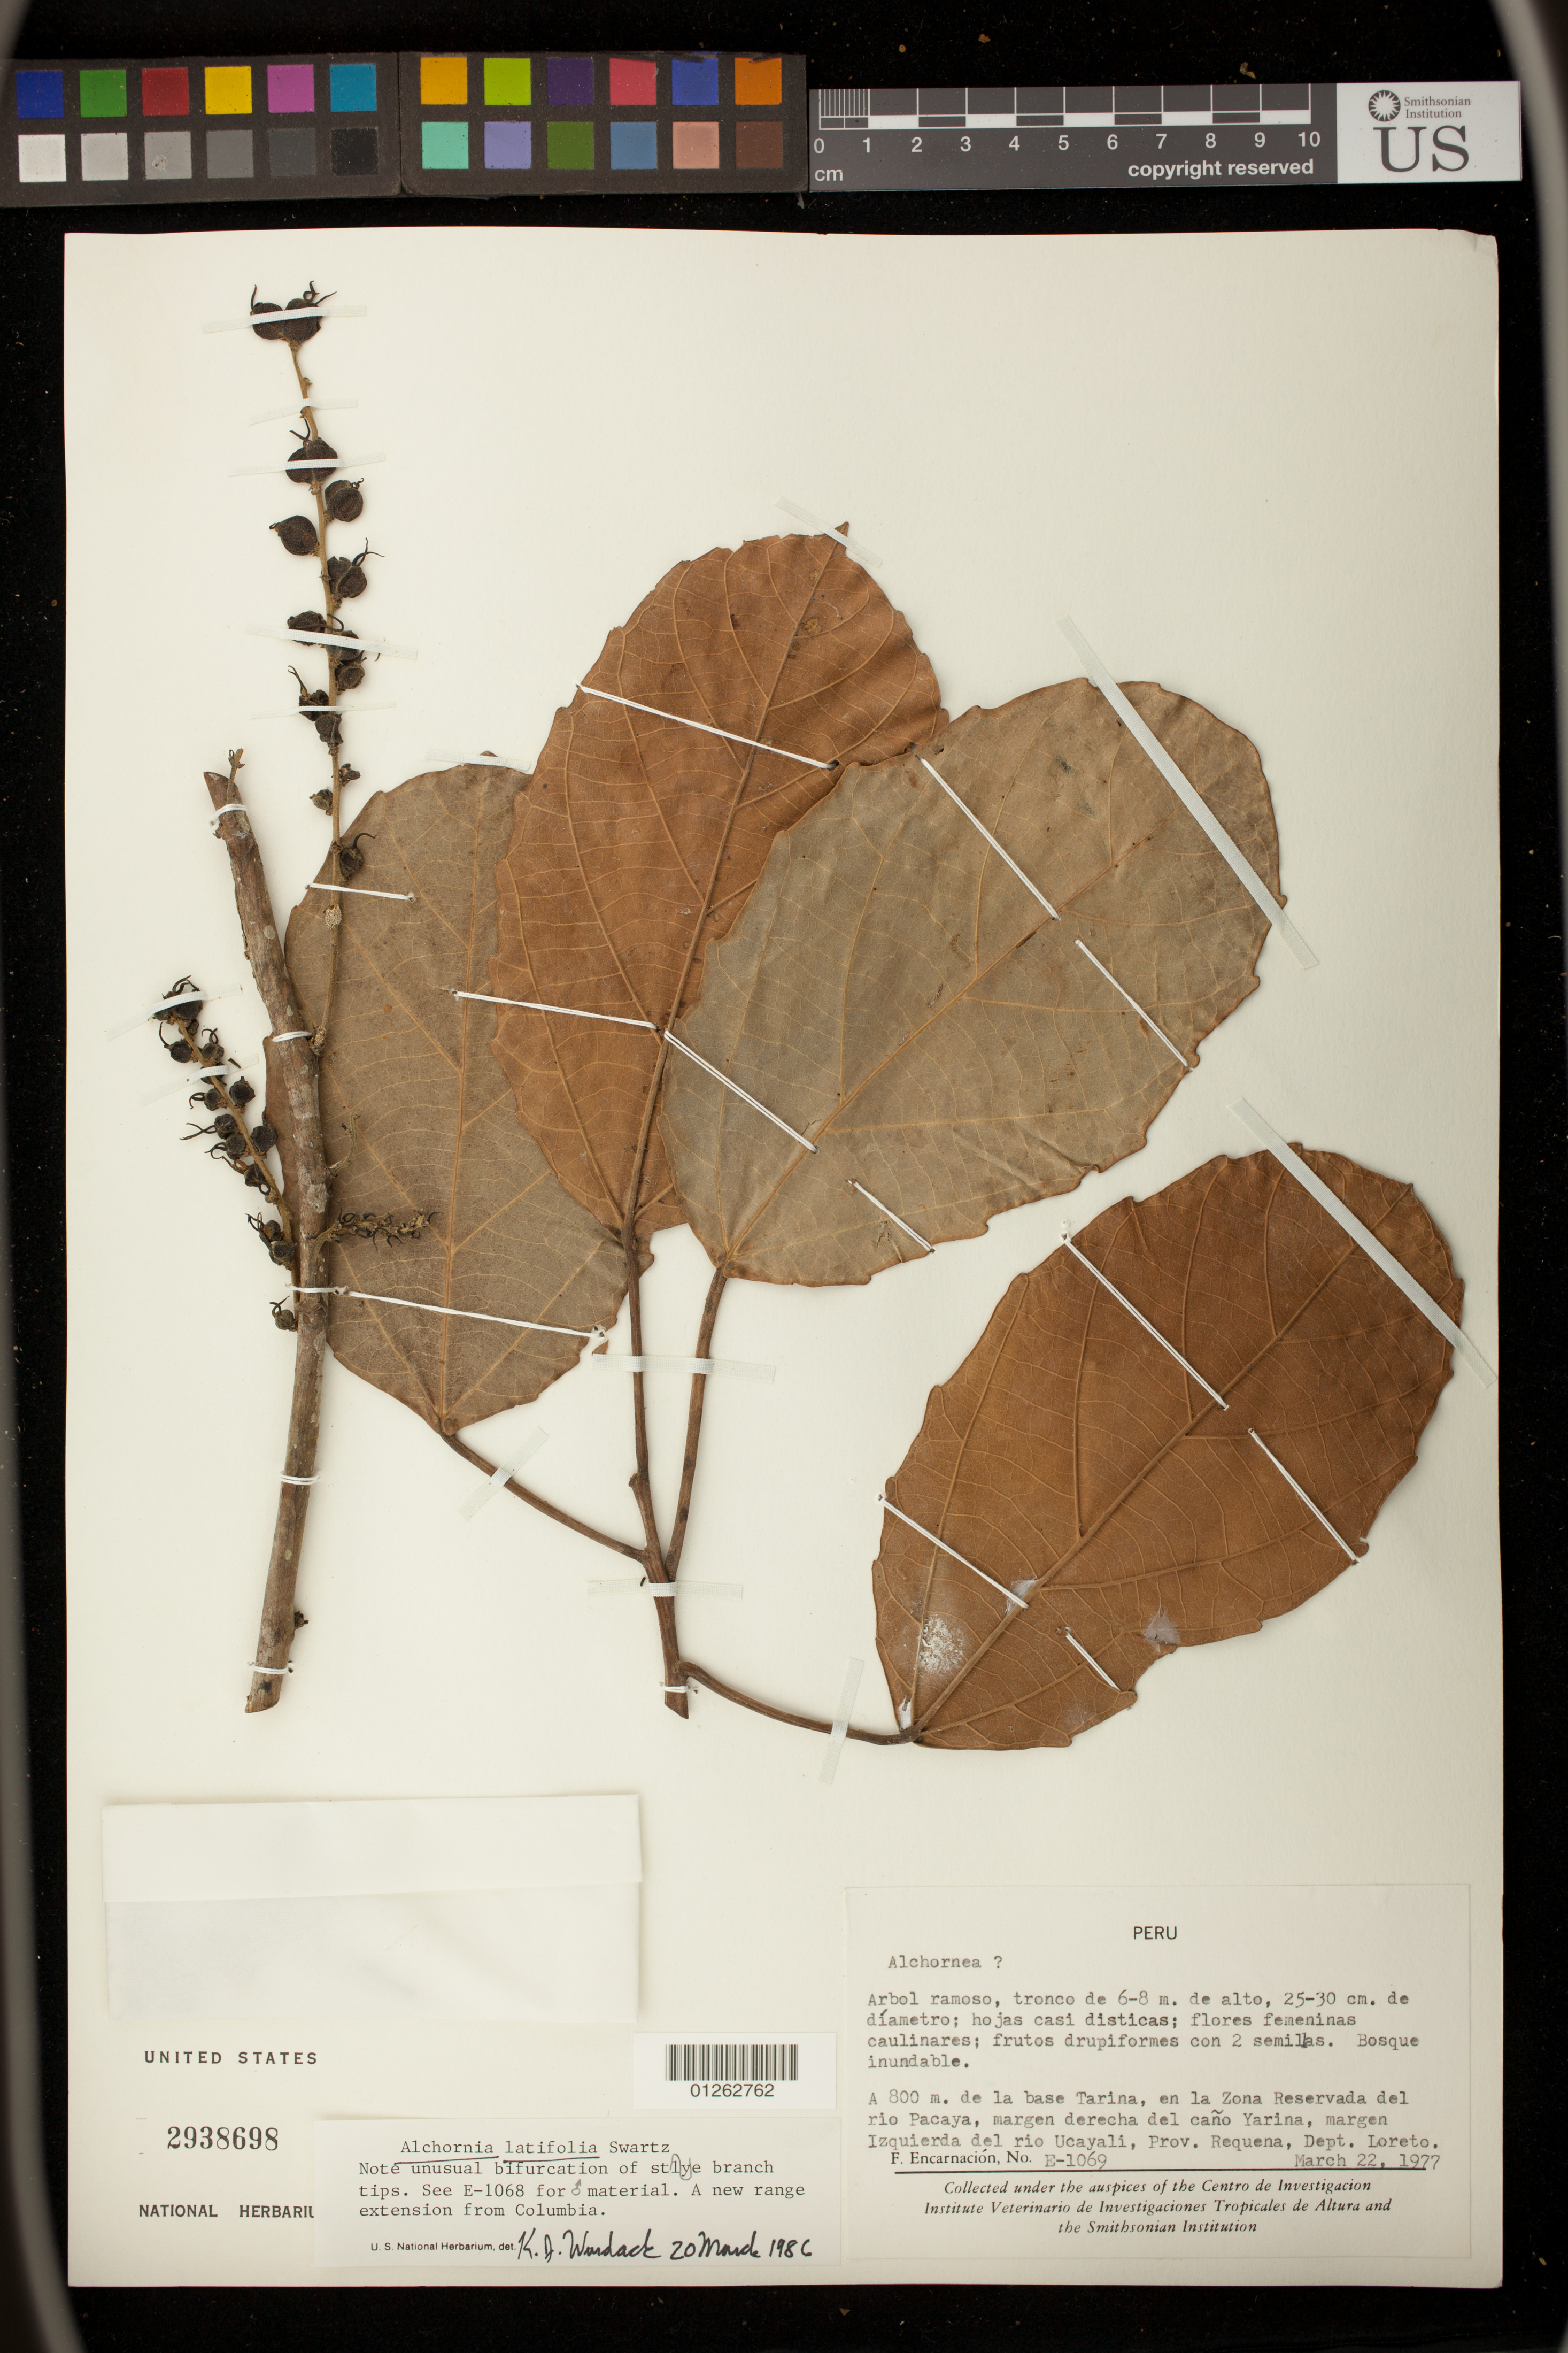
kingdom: Plantae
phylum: Tracheophyta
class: Magnoliopsida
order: Malpighiales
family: Euphorbiaceae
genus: Alchornea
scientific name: Alchornea latifolia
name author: Sw.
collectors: F. Encarnación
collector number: E-1069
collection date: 1977-03-22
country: Peru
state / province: Loreto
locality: Tarina, en la Zona Resrvada del rio Pacaya, margen derecha del cano Yarina, margen Izquierda del rio Ucayali, Prov. Requena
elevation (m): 800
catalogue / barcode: US 2938698